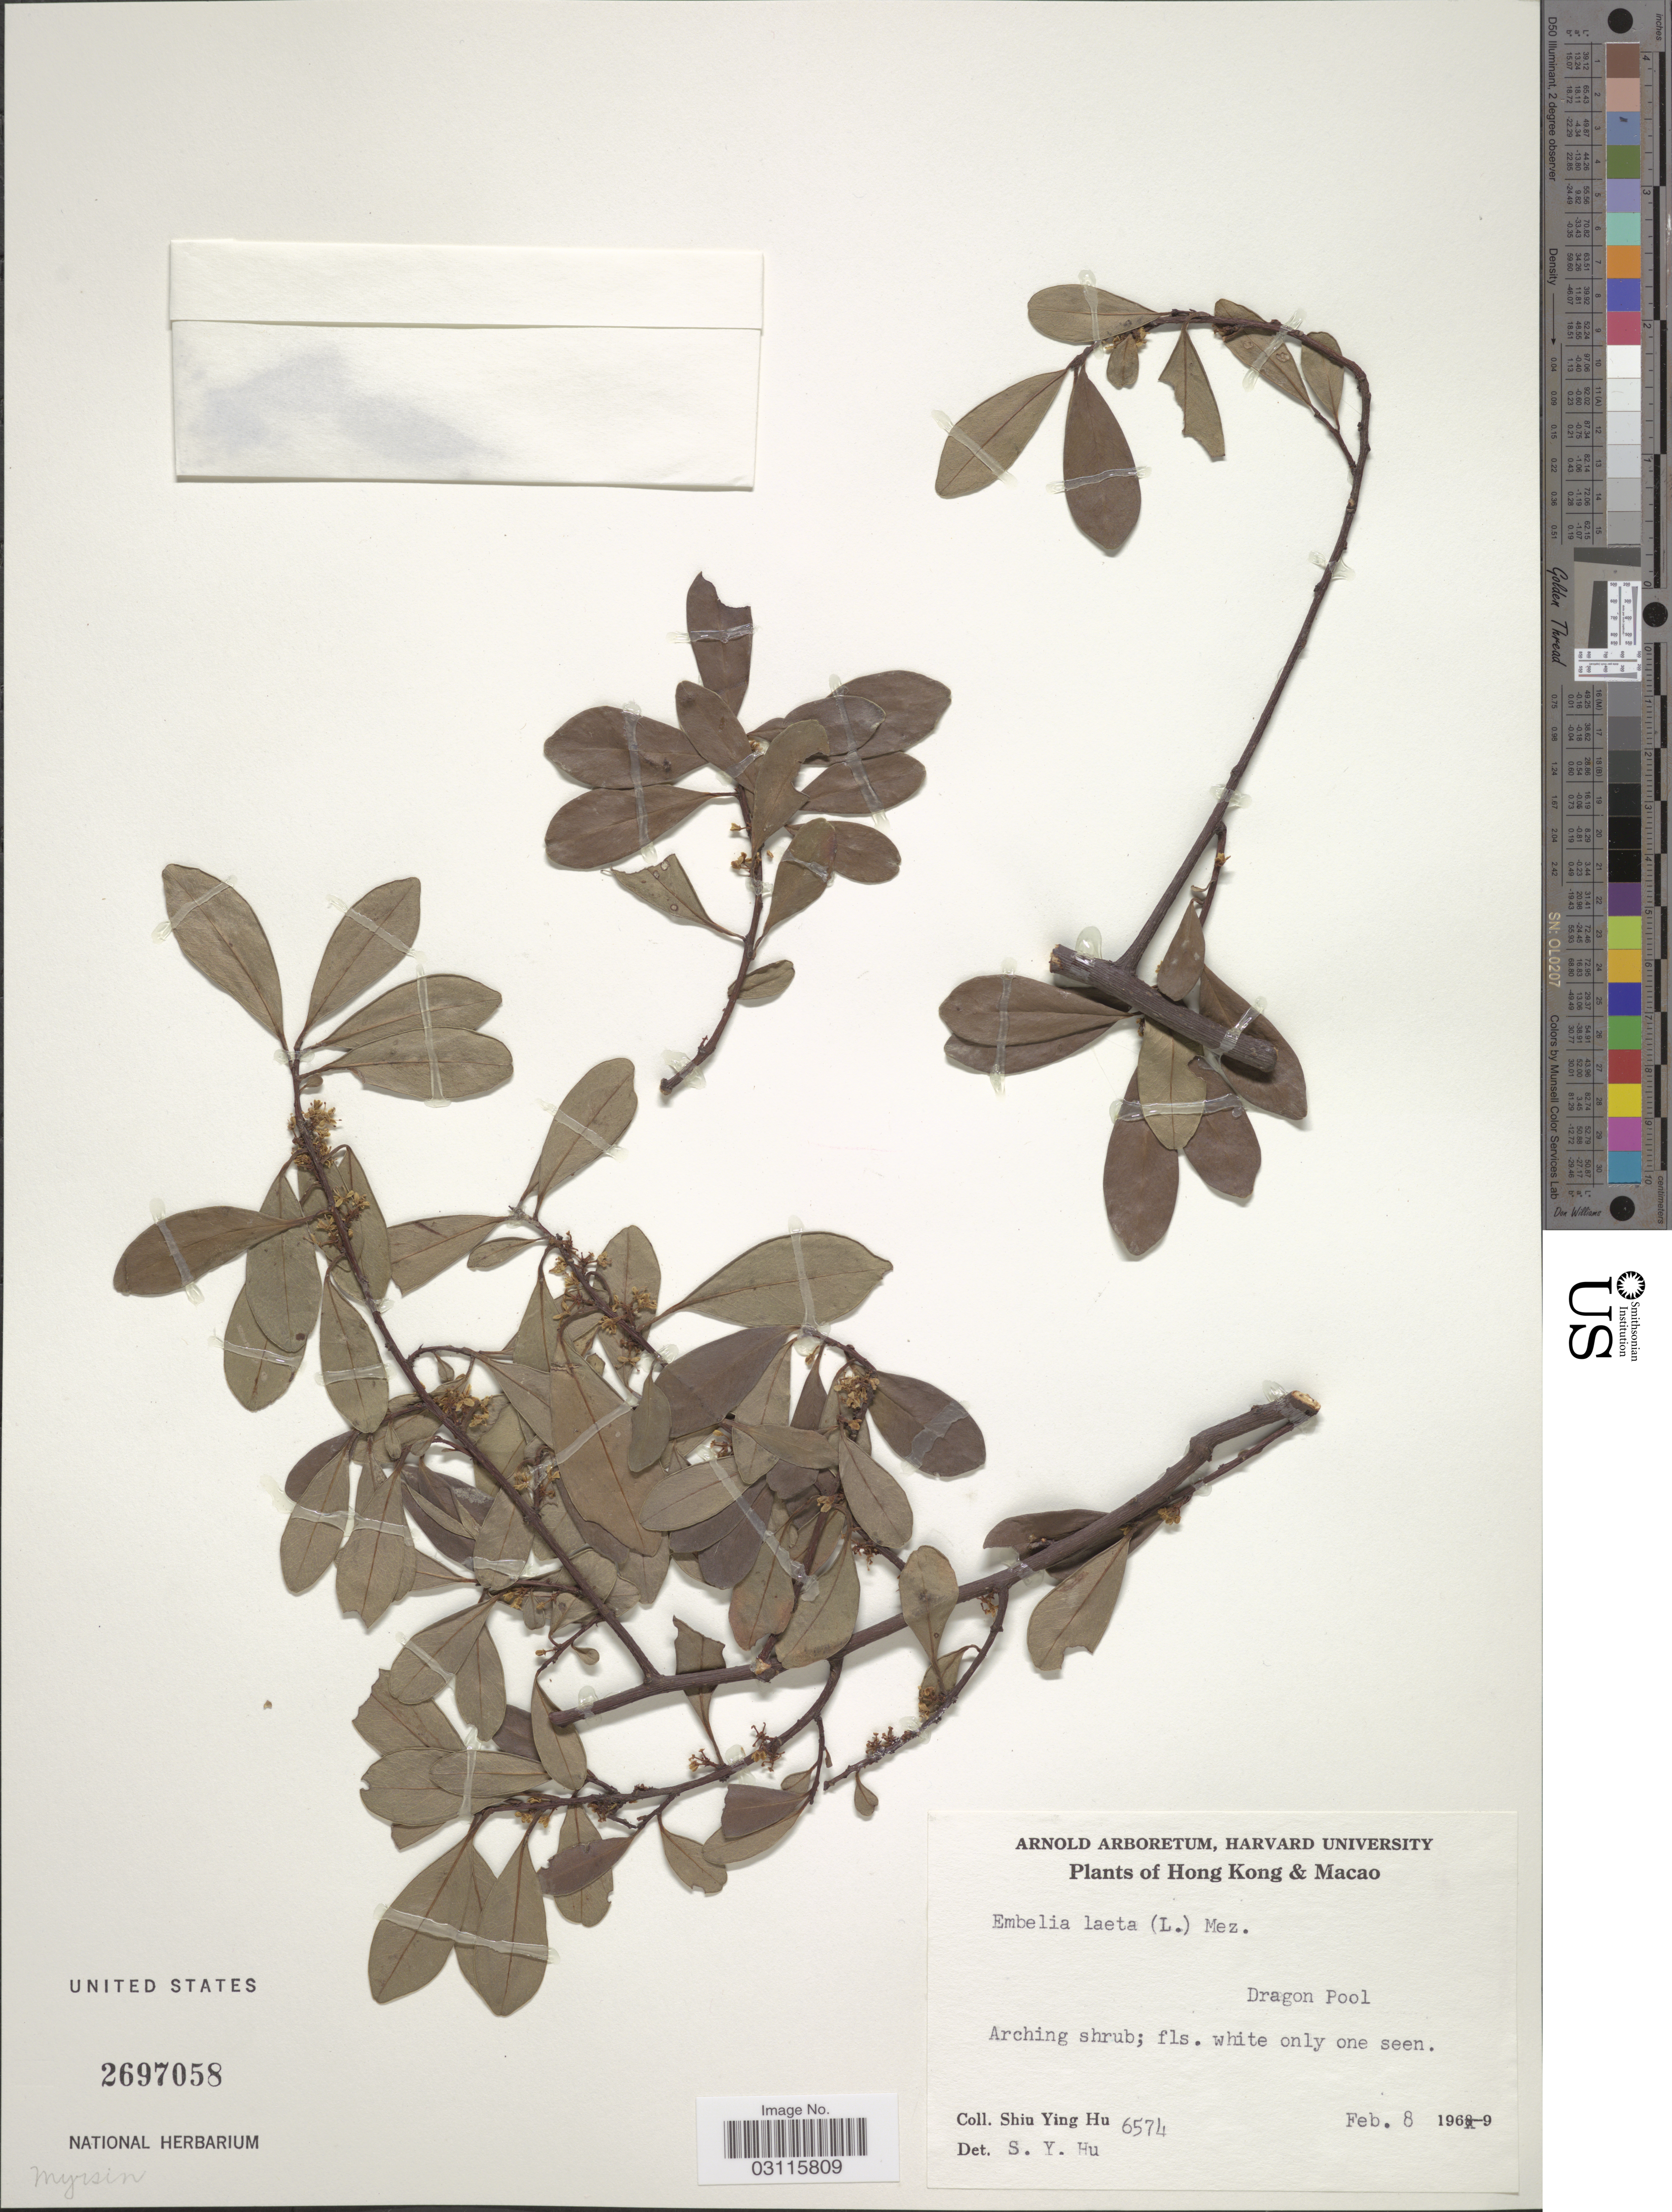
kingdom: Plantae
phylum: Tracheophyta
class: Magnoliopsida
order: Ericales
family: Primulaceae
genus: Embelia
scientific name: Embelia laeta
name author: (L.) Mez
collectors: S. Y. Hu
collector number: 6574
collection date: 1969-02-08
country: China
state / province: Hong Kong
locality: Macao. Dragon Pool.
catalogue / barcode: US 2697058